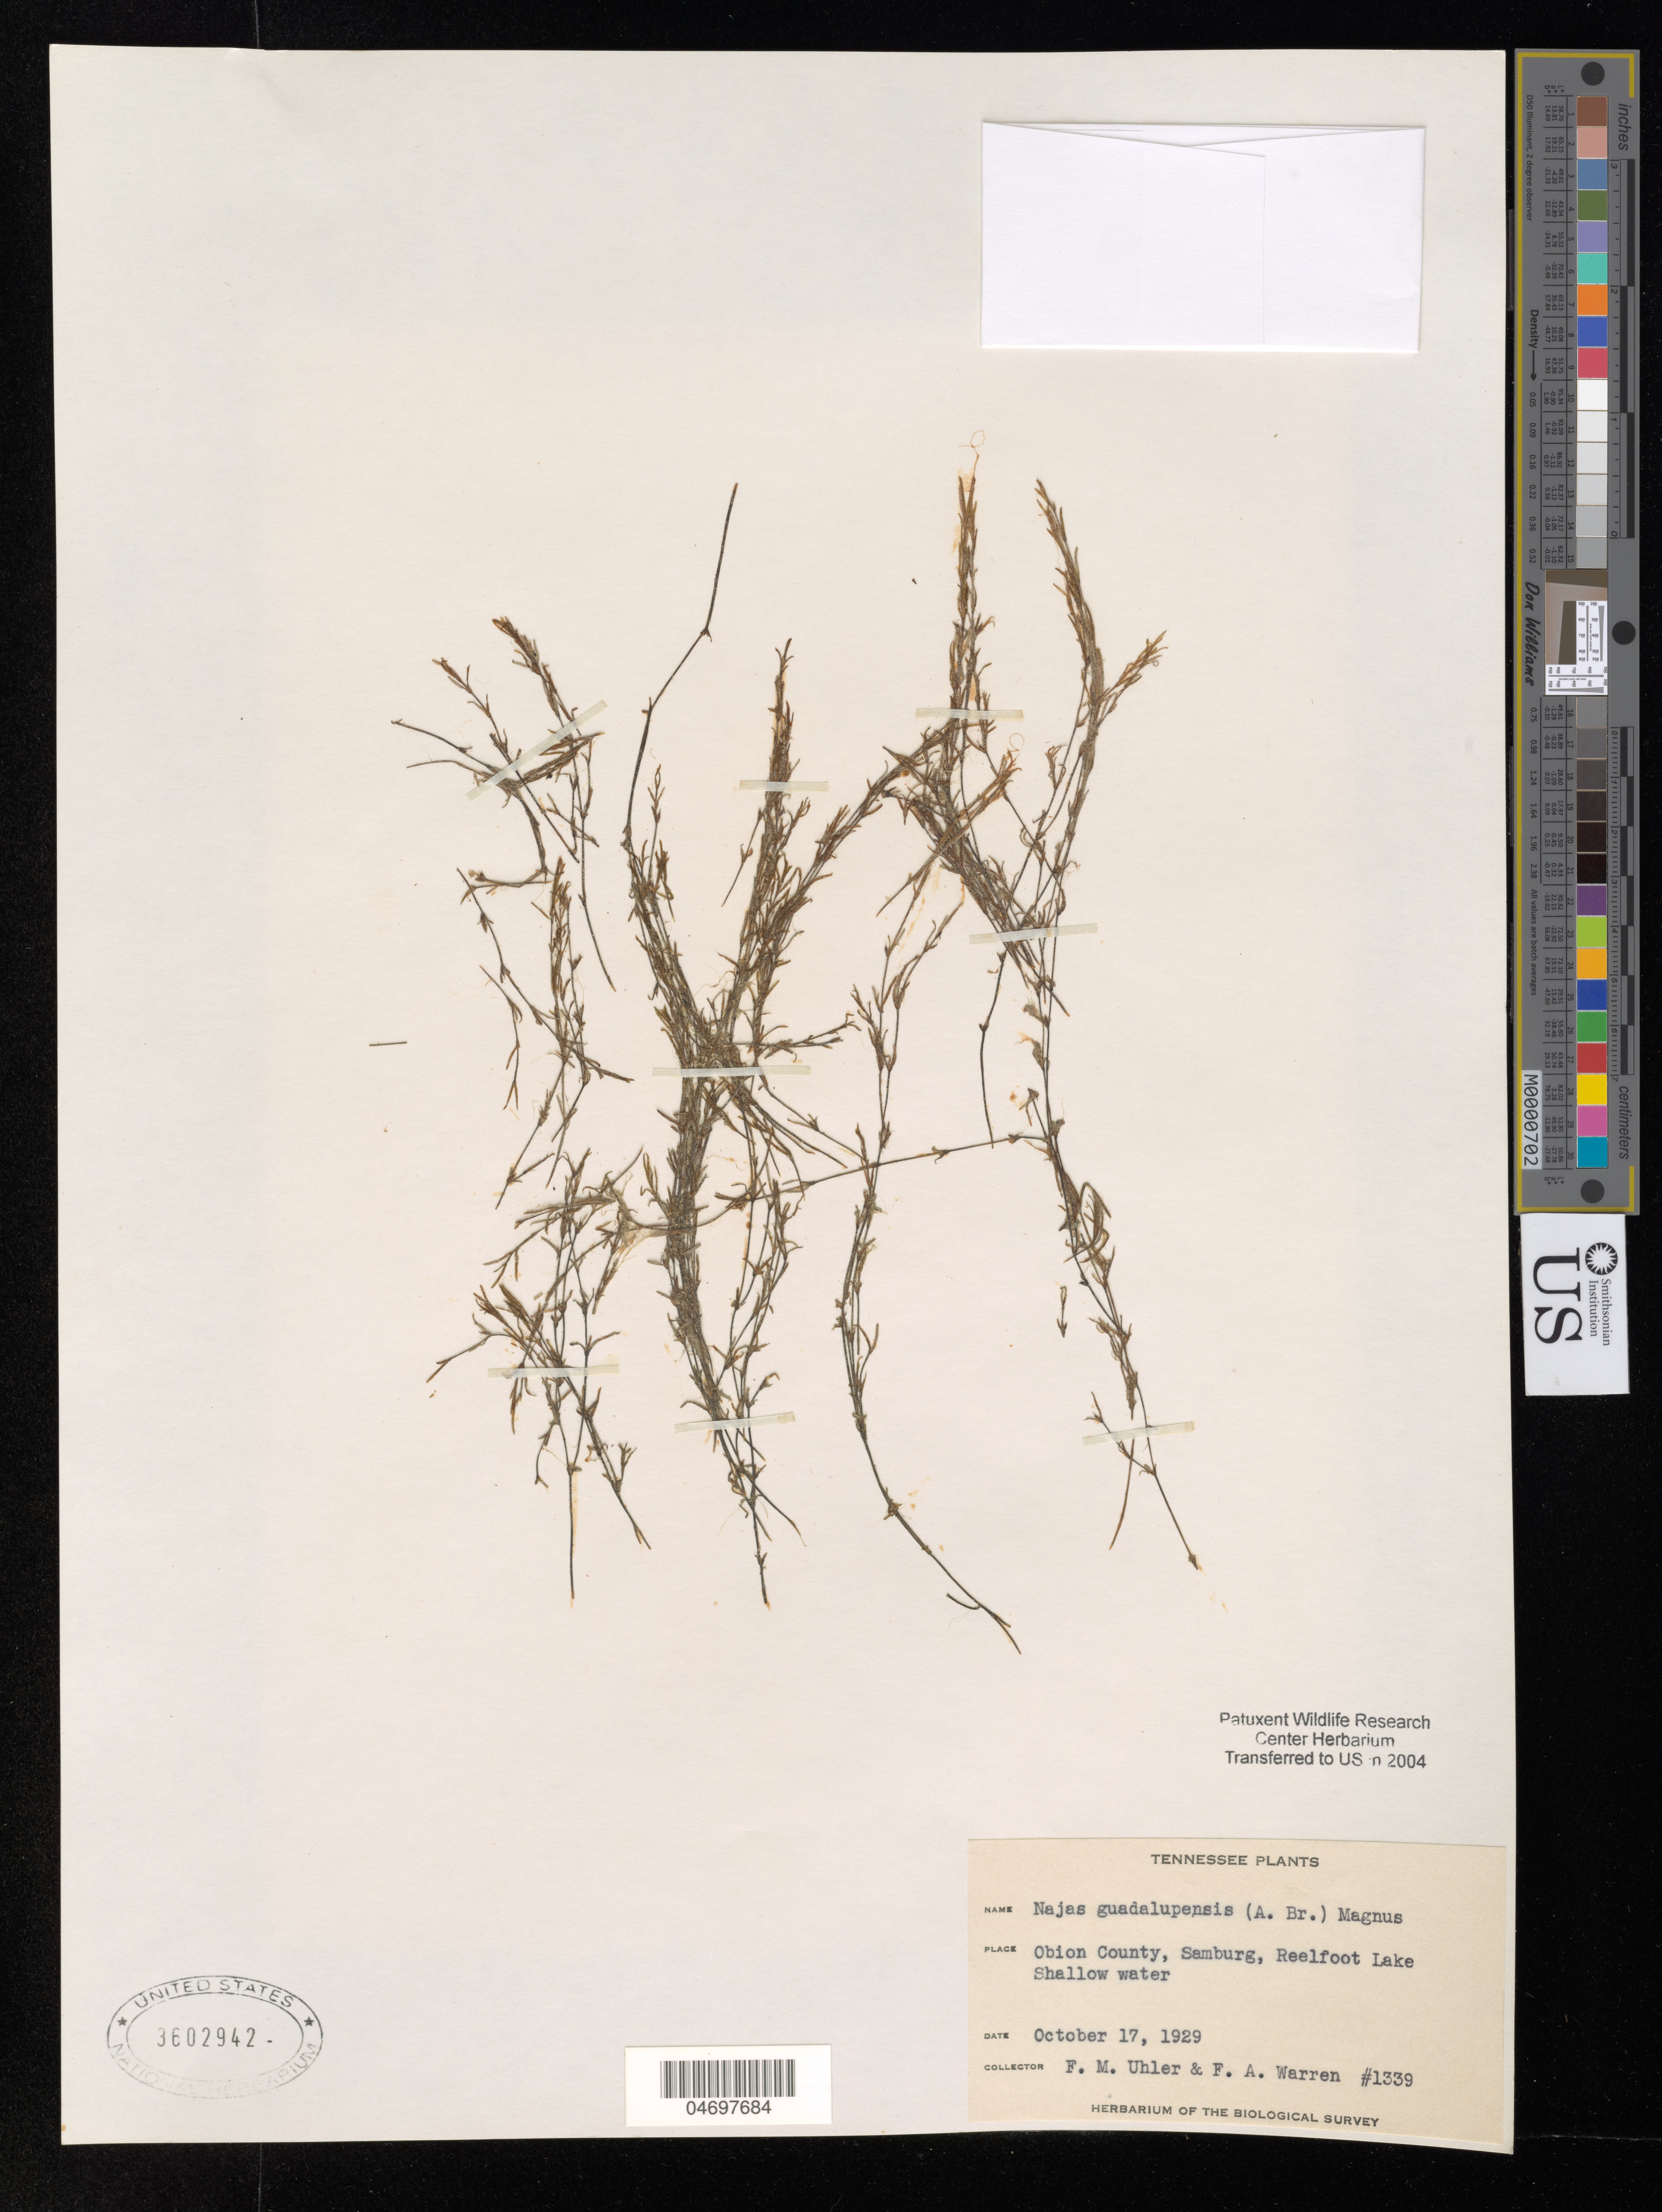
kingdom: Plantae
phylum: Tracheophyta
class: Liliopsida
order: Alismatales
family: Hydrocharitaceae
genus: Najas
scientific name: Najas guadalupensis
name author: (Spreng.) Magnus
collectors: F. M. Uhler & F. Warren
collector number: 1339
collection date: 1929-10-17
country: United States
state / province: Tennessee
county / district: Obion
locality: Shore line; Reelfoot Lake, near Samburg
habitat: Shallow water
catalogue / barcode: US 3602942